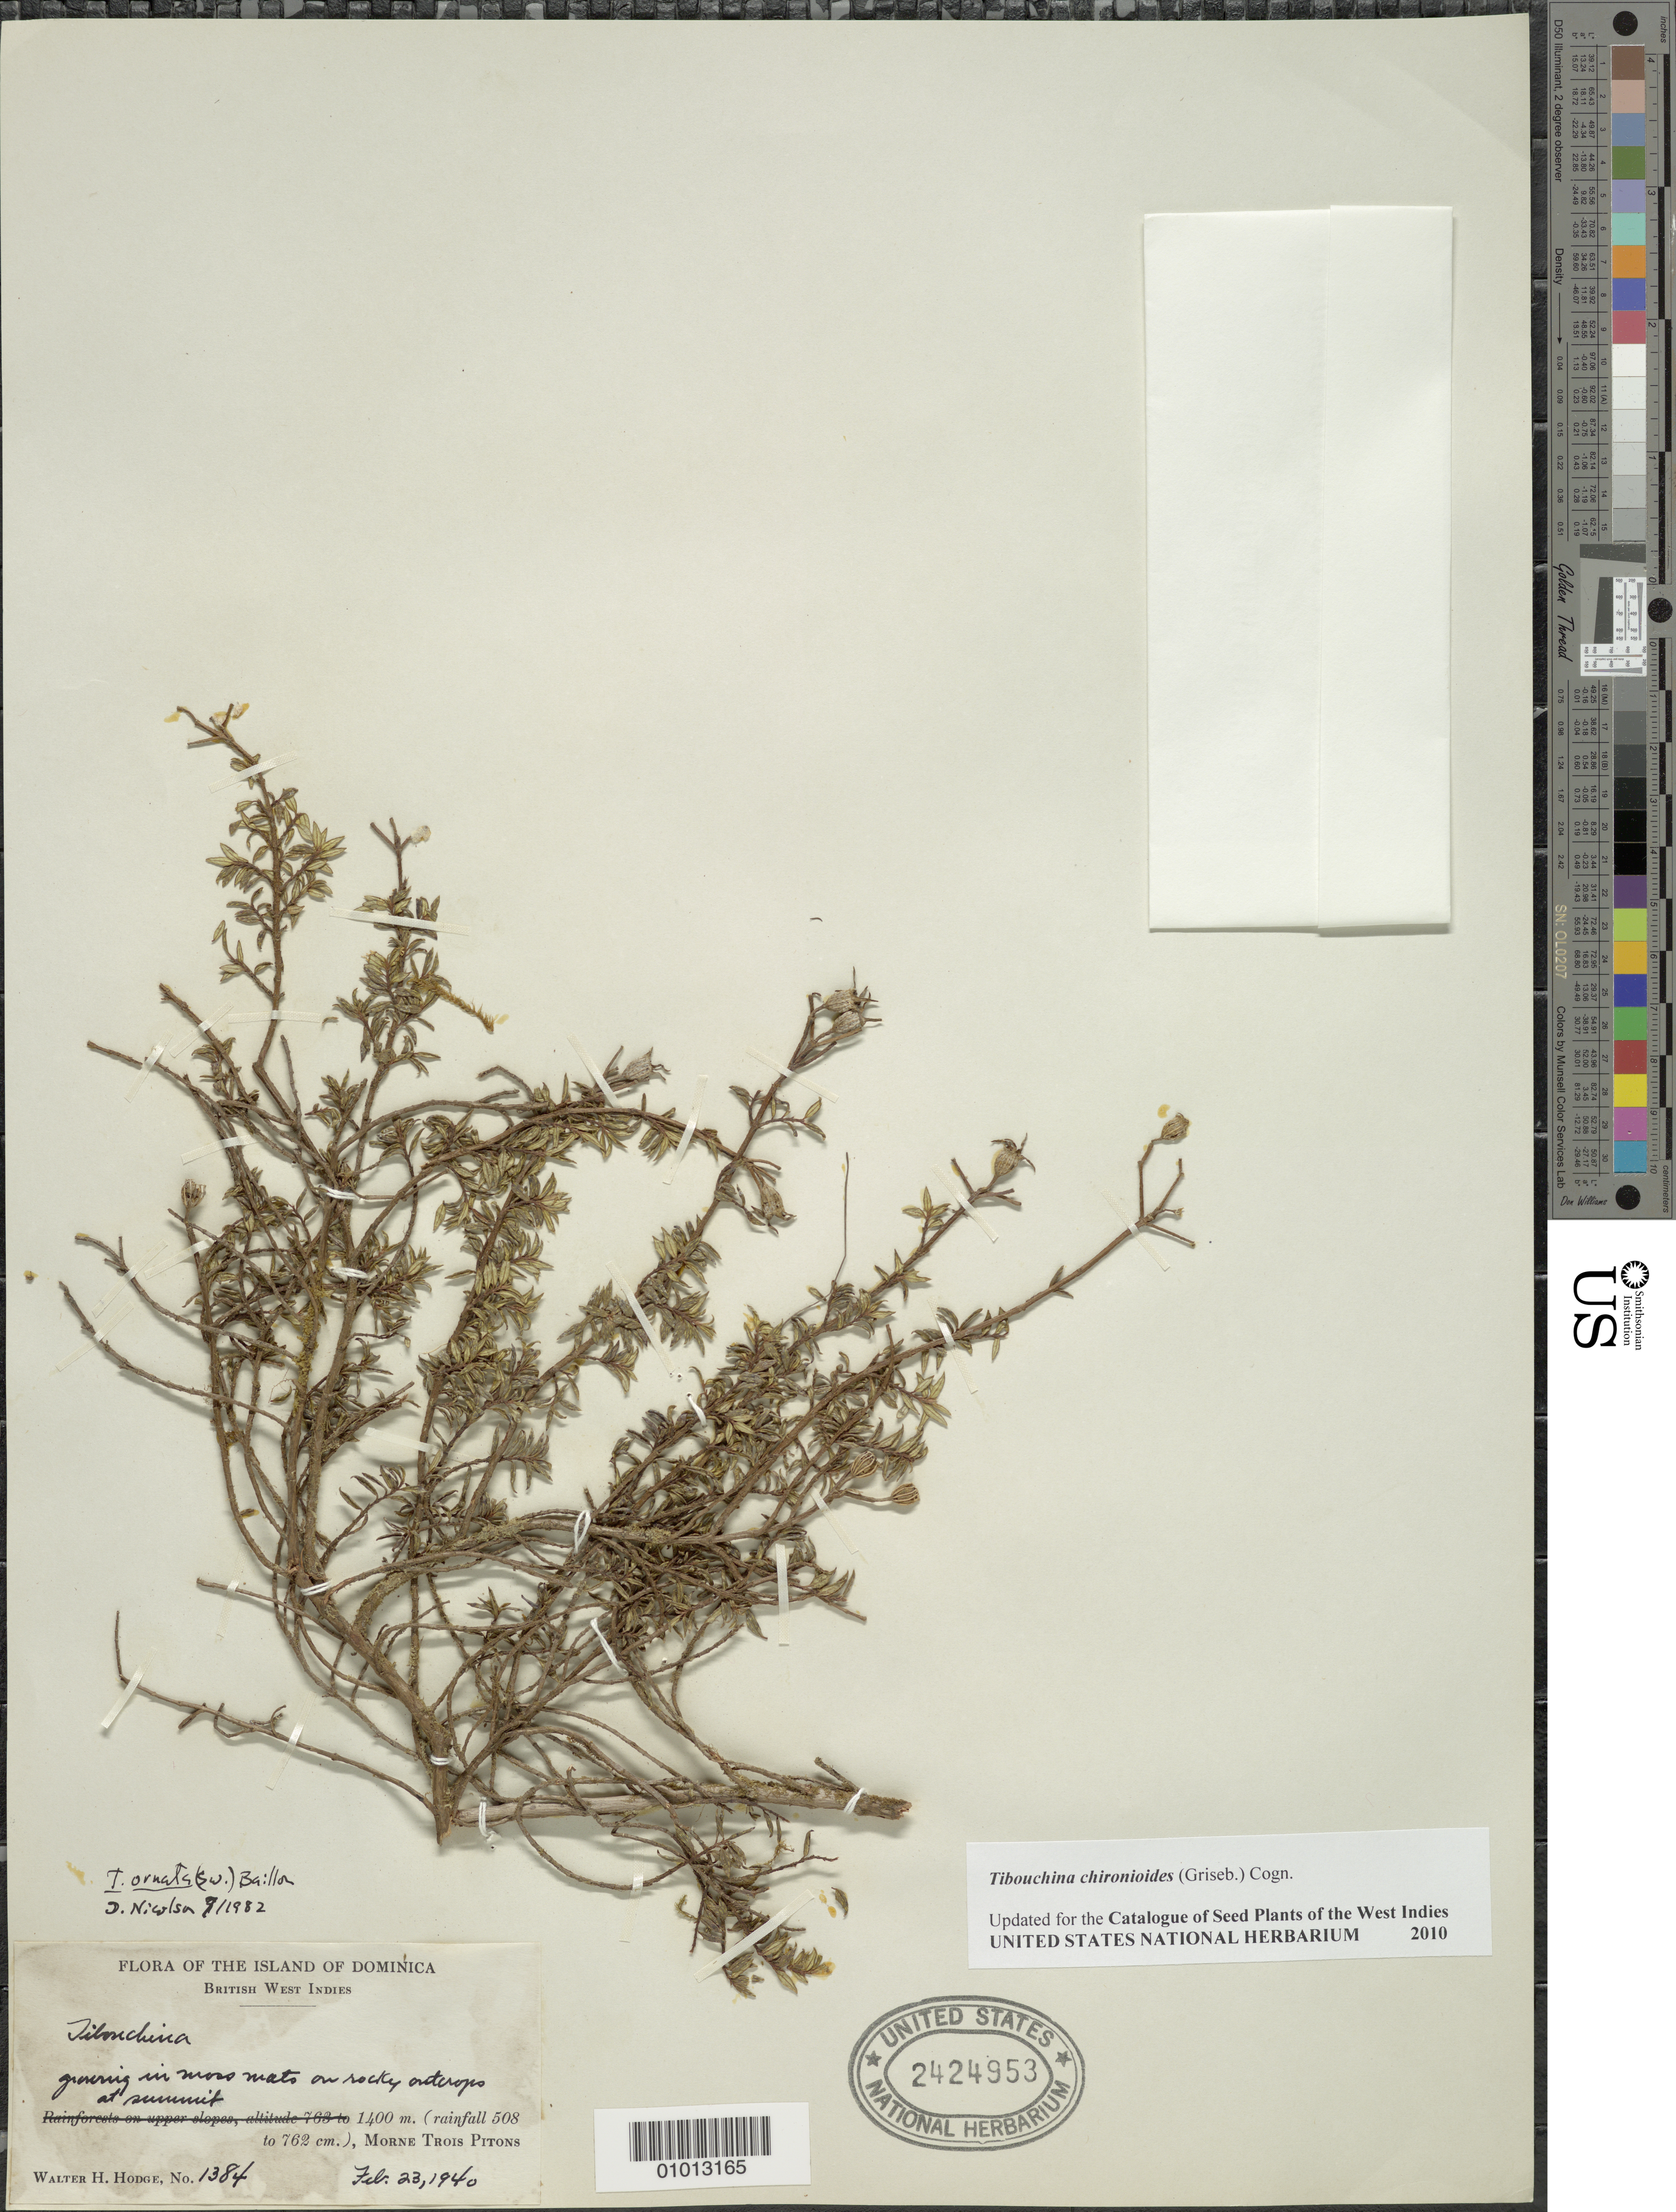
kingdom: Plantae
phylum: Tracheophyta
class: Magnoliopsida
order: Myrtales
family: Melastomataceae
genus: Chaetogastra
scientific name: Chaetogastra chironioides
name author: Griseb.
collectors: W. Hodge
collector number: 1384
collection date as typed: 23 Feb 1940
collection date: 1940-02-23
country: Dominica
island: Dominica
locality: Morne Trois Pitons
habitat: Growing in moss mats on rocky outcrops at summit, rainfall 508 to 762 cm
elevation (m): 1400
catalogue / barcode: US 2424953